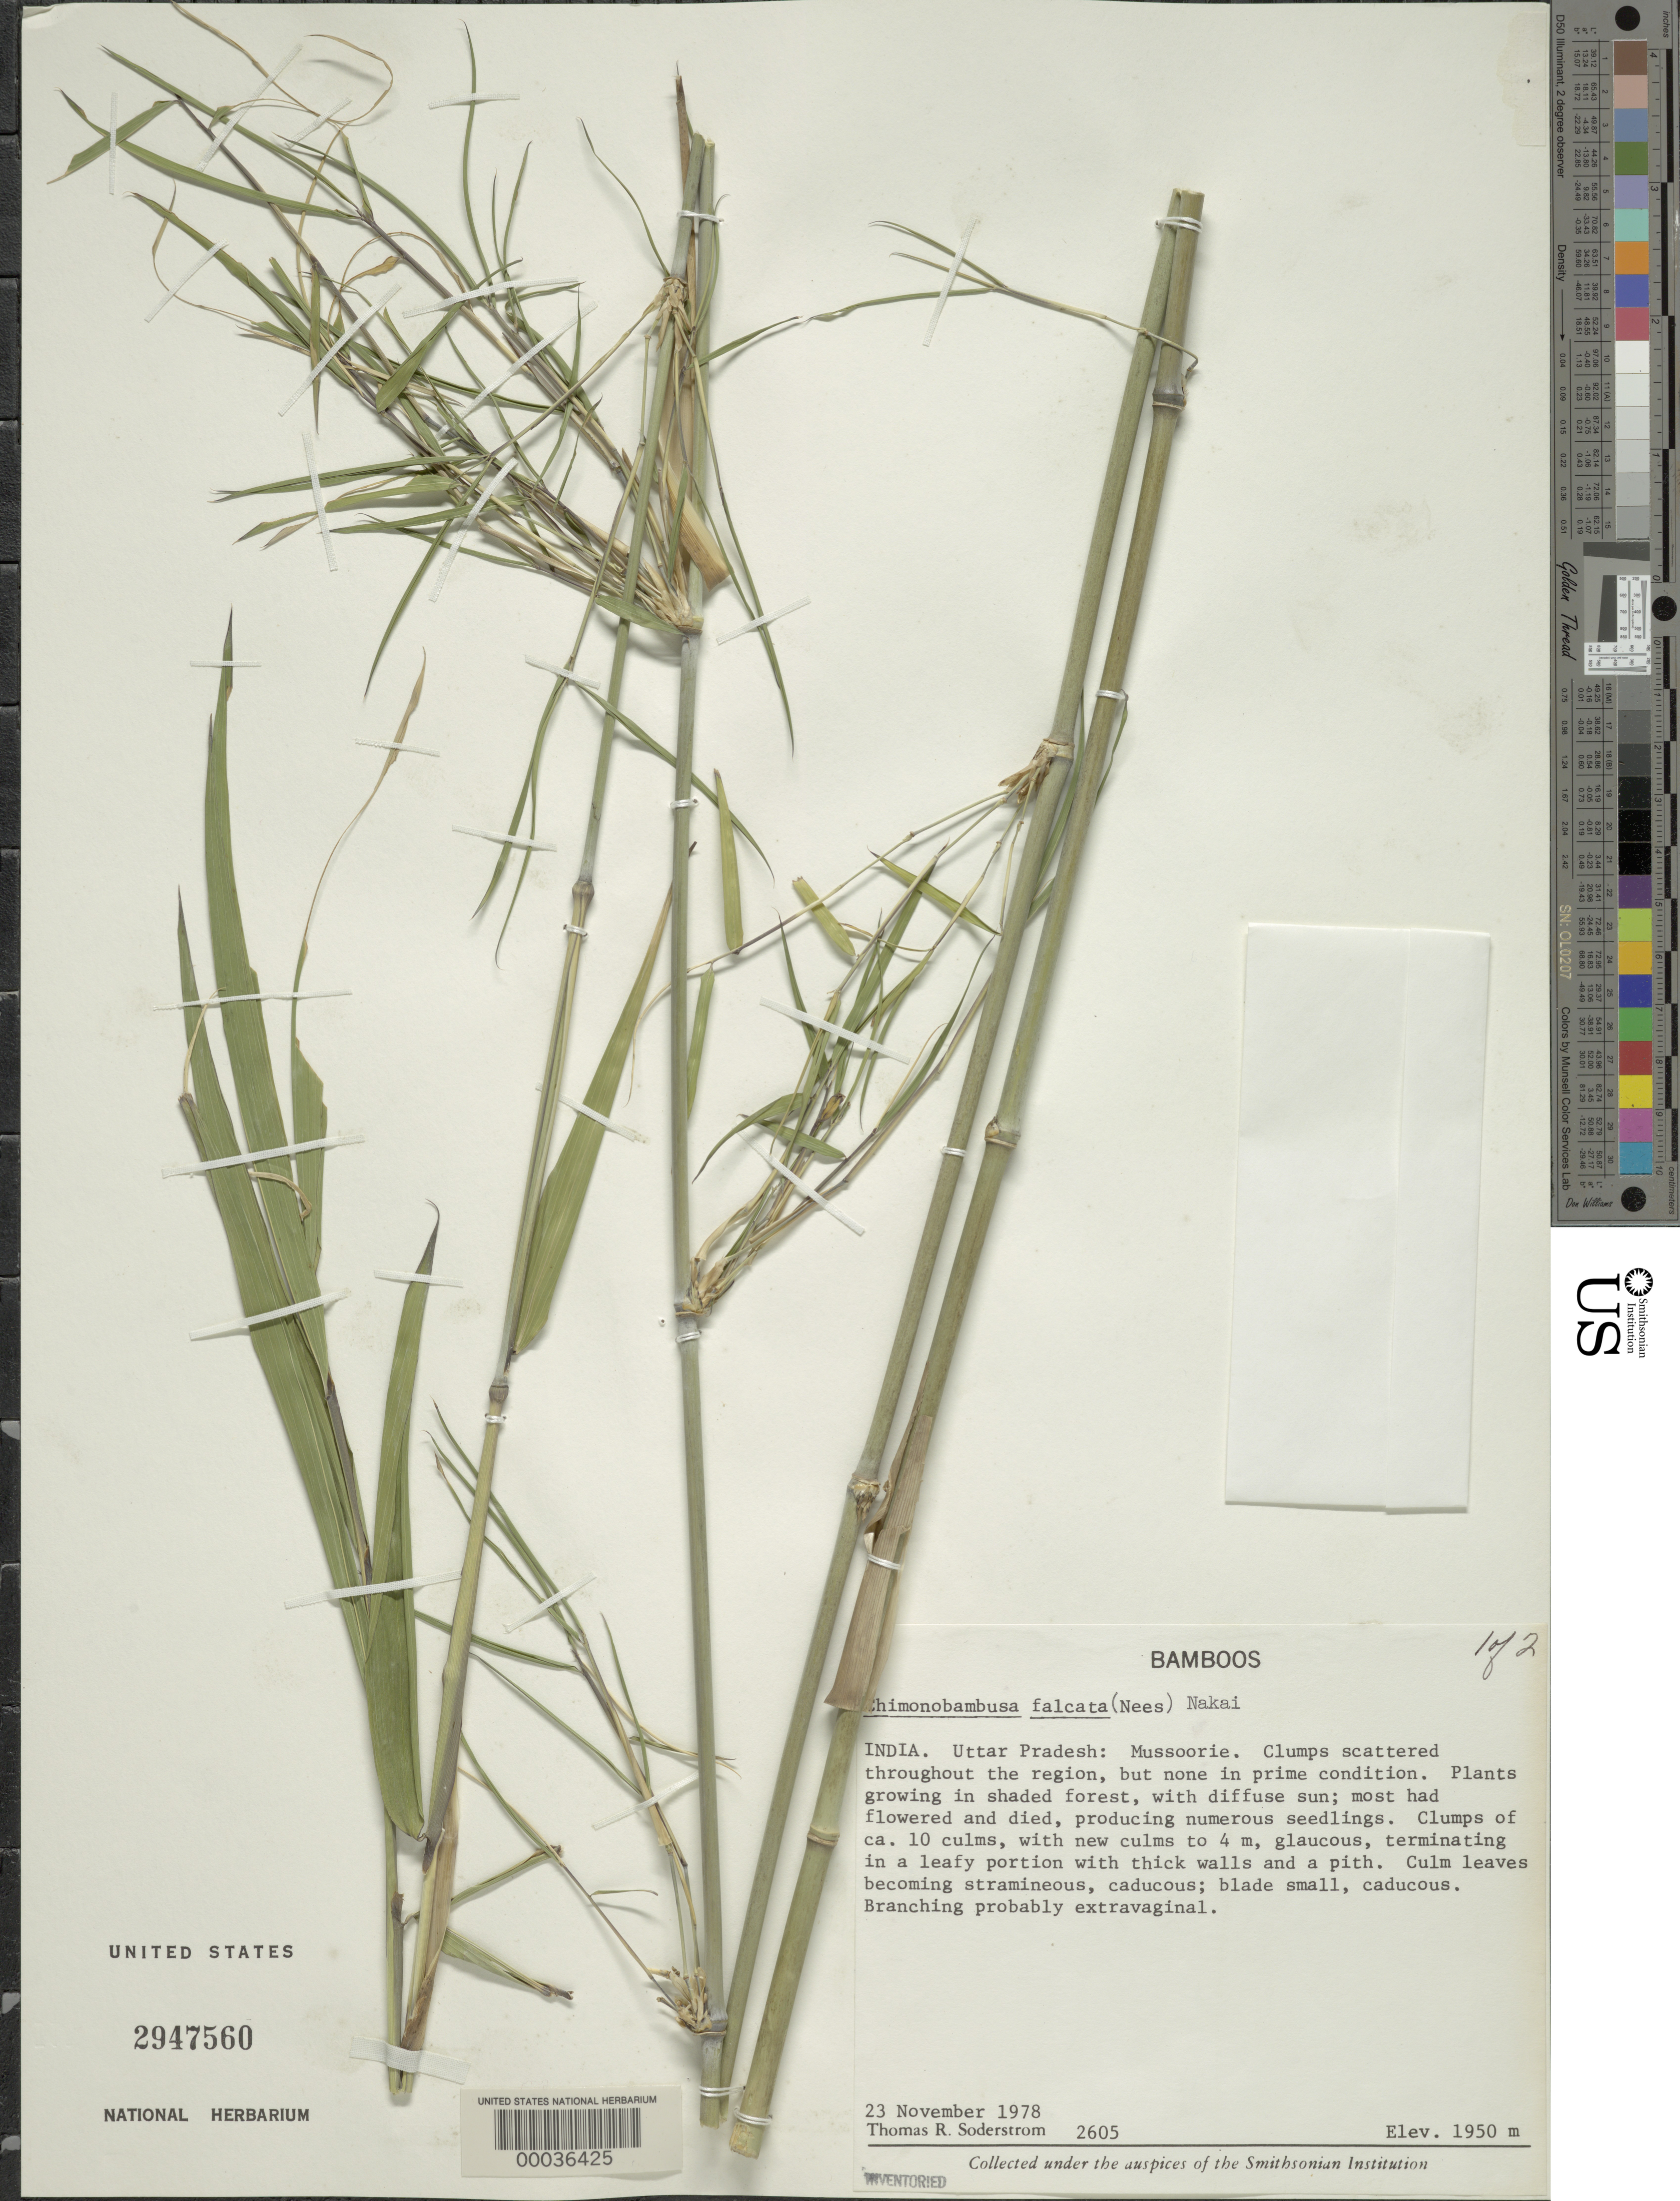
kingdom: Plantae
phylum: Tracheophyta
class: Liliopsida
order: Poales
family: Poaceae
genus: Drepanostachyum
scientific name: Drepanostachyum falconeri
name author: (Hook. f. ex Munro) Soderstr.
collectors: T. R. Soderstrom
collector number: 2605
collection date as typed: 23 Nov 1978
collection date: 1978-11-23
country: India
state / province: Uttar Pradesh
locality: Mussoorie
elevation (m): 1950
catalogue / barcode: US 2947560